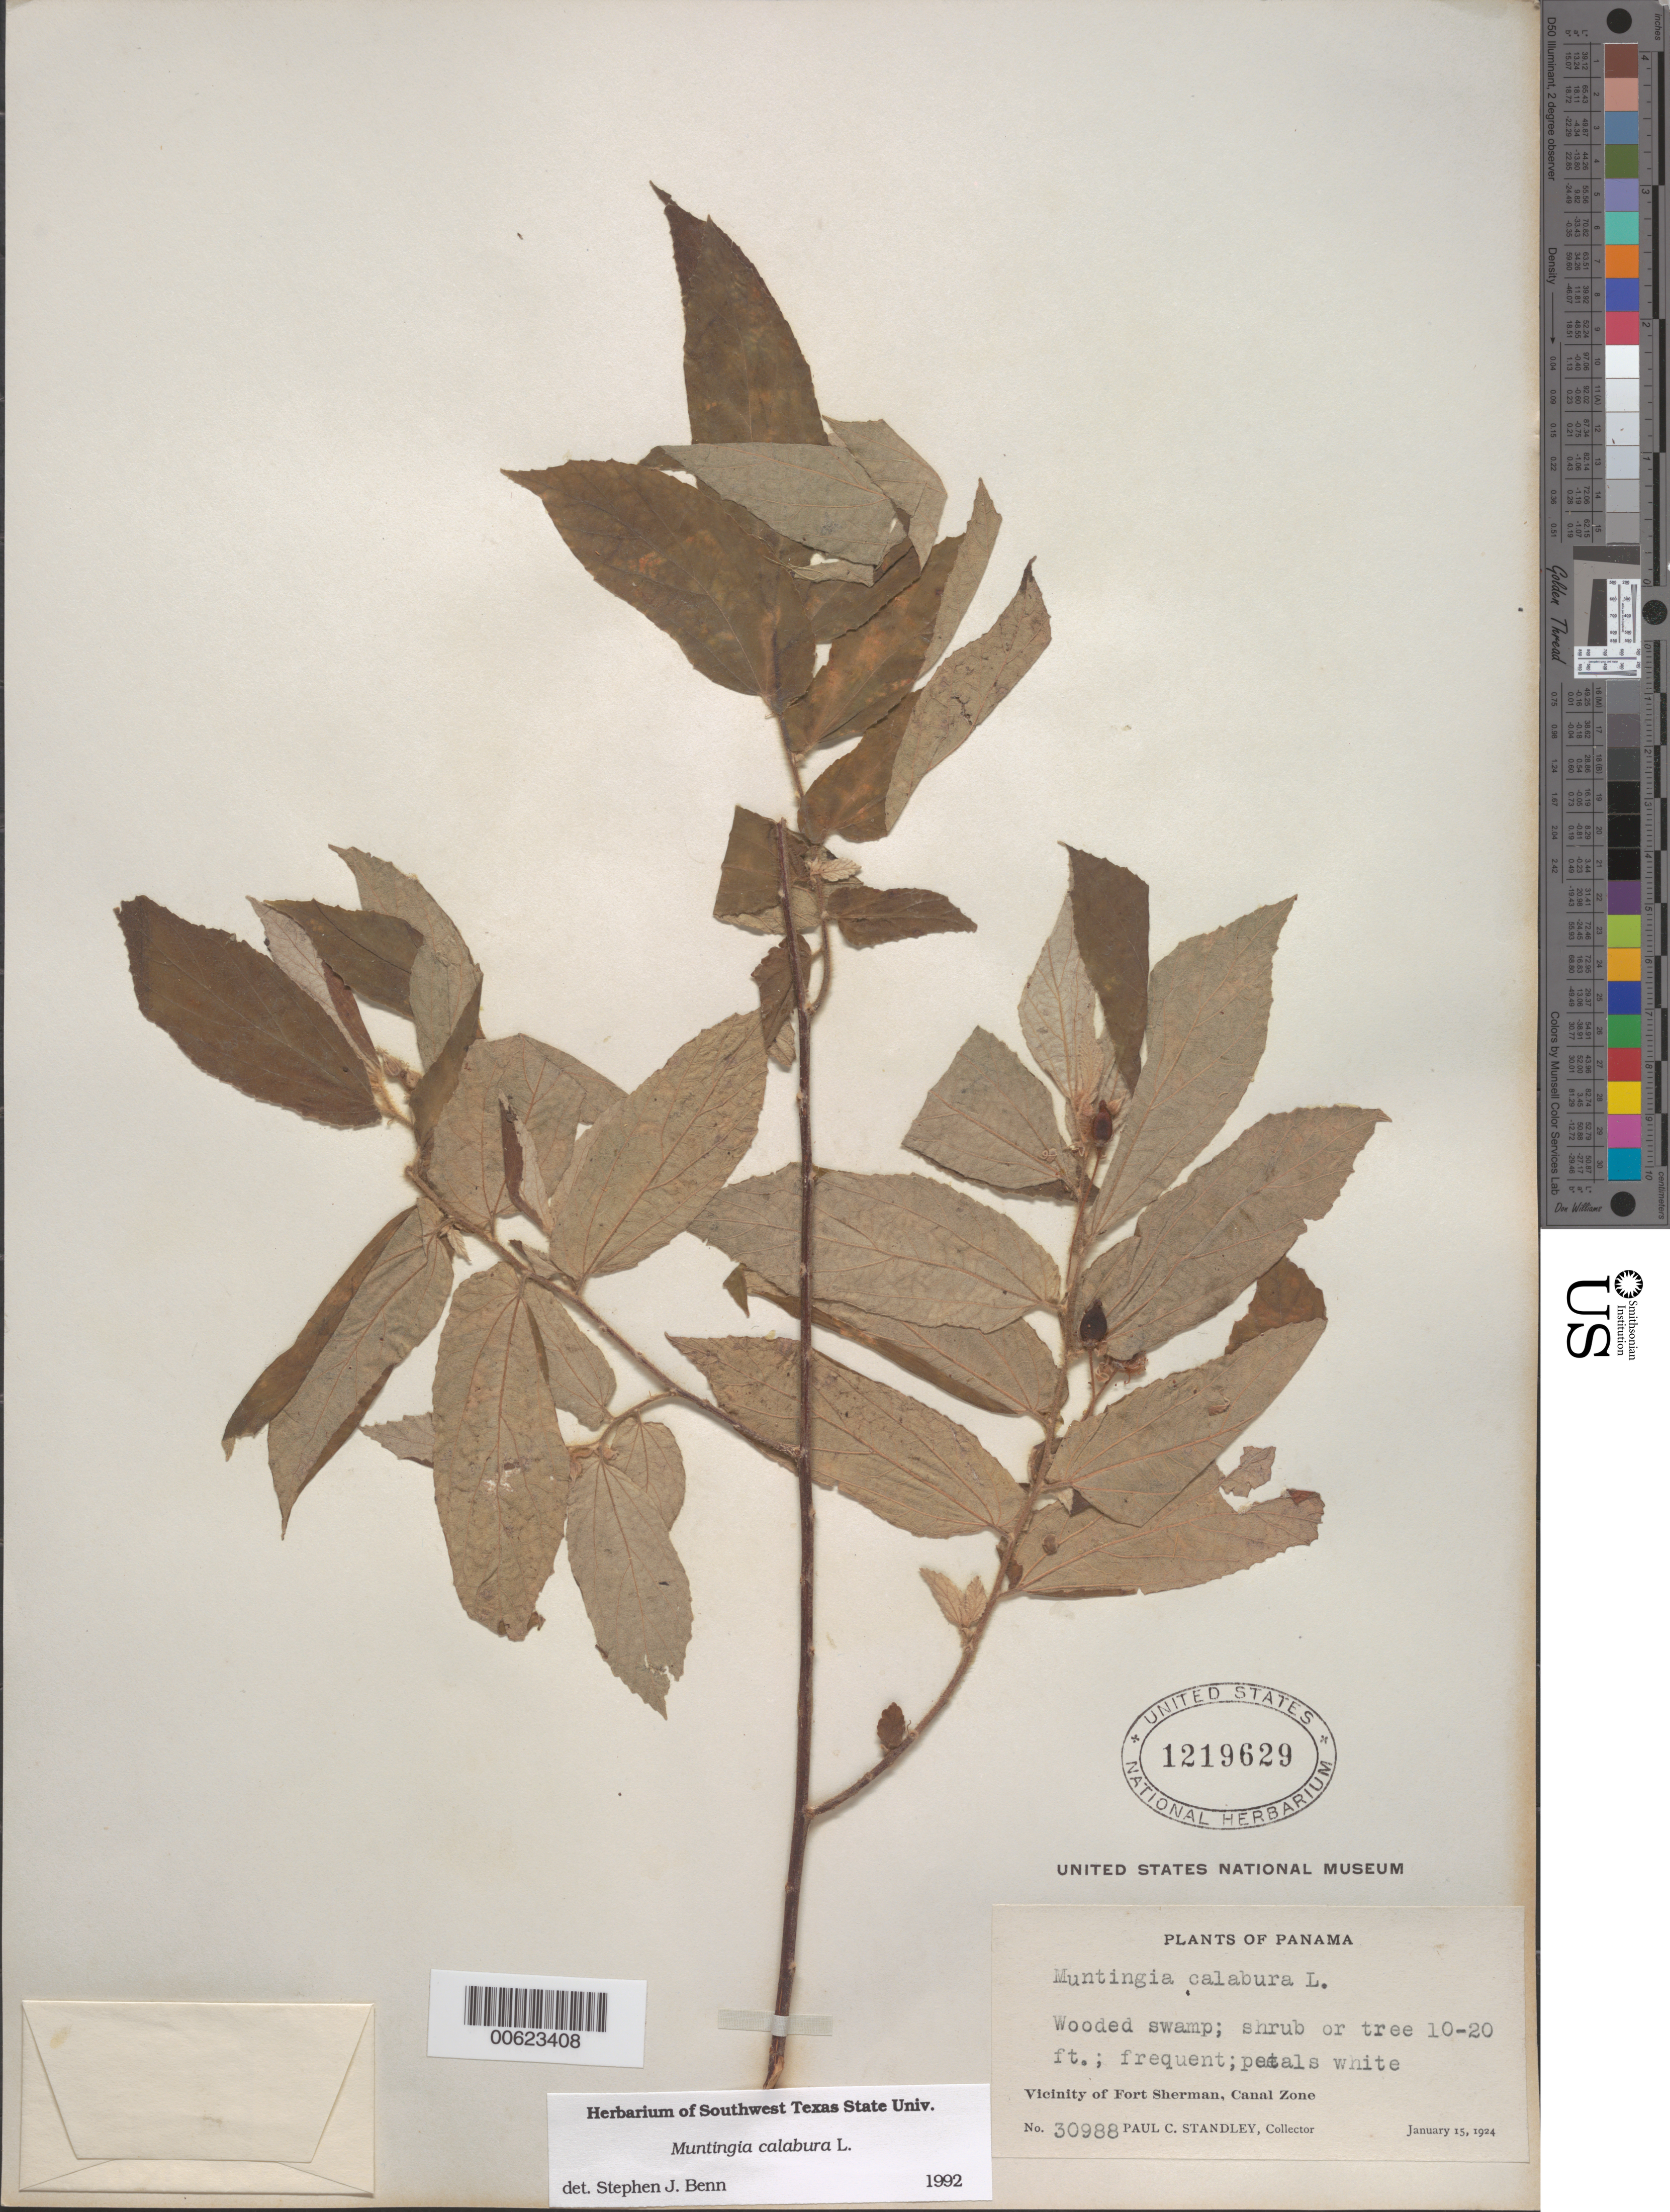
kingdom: Plantae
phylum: Tracheophyta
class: Magnoliopsida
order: Malvales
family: Muntingiaceae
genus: Muntingia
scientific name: Muntingia calabura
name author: L.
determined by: Benn, S. J.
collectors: P. C. Standley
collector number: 30988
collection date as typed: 15 Jan 1924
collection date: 1924-01-15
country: Panama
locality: vicinity of Fort Sherman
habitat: Wooded swamp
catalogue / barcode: US 1219629